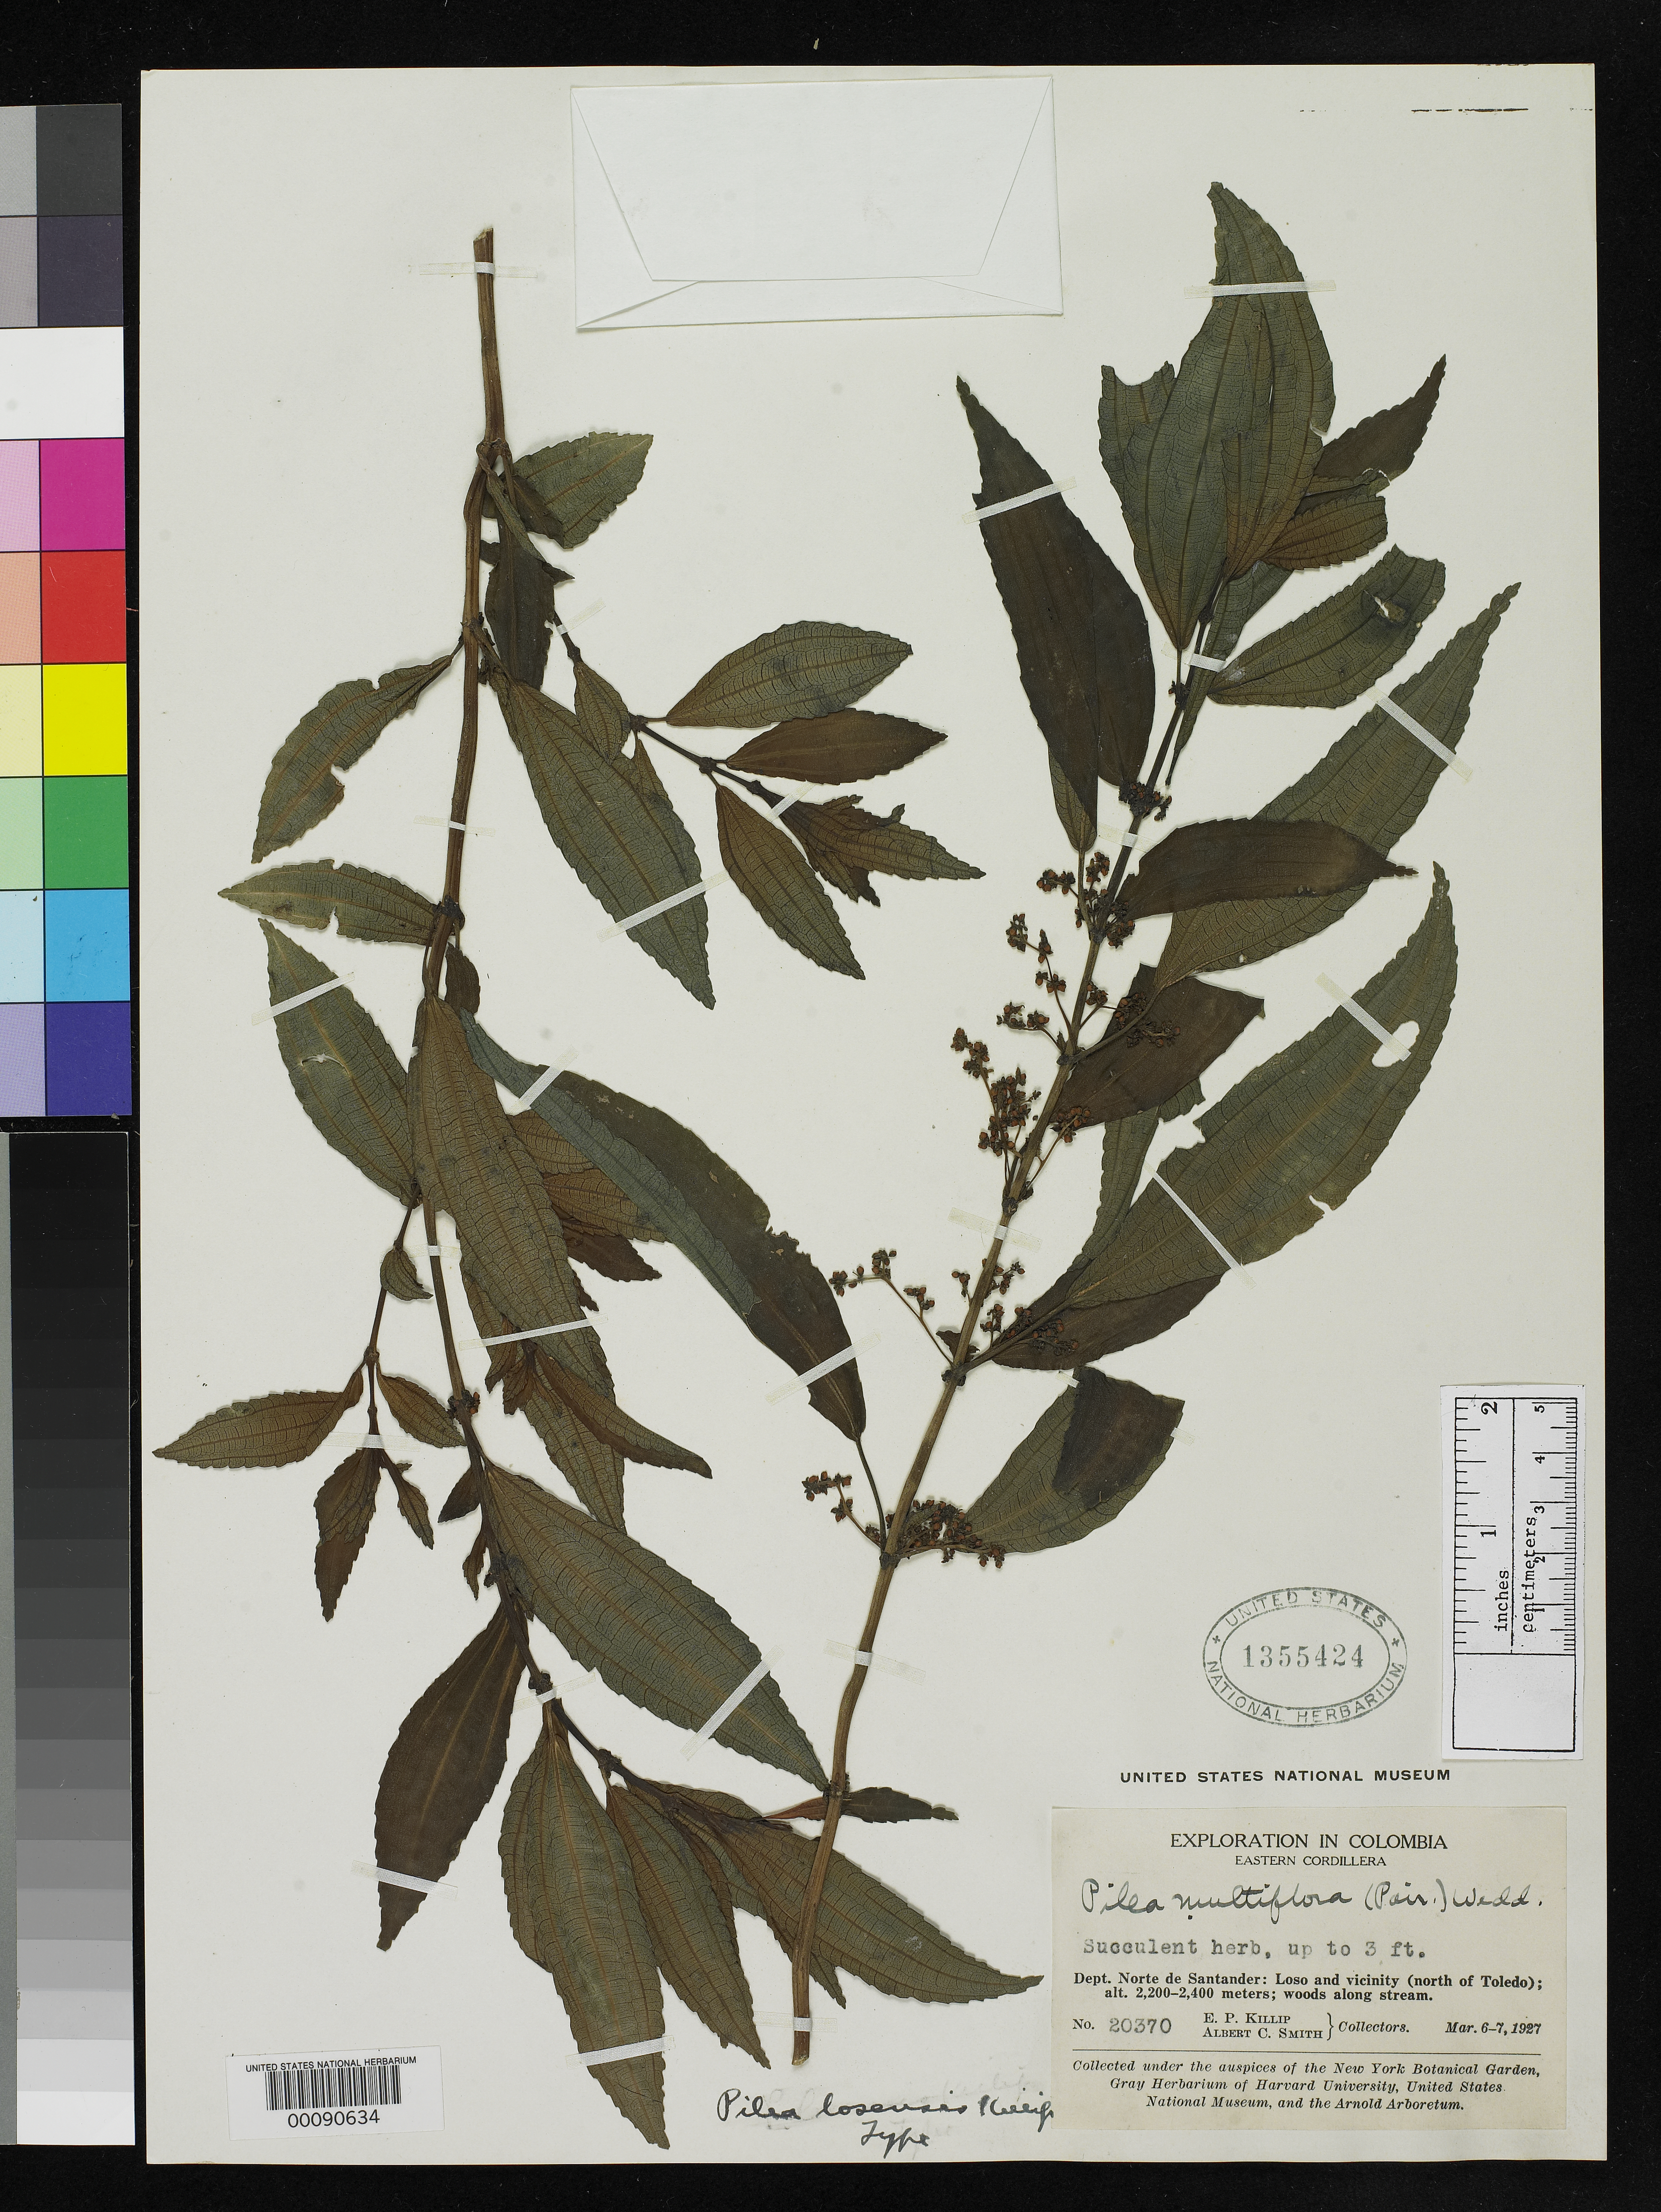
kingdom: Plantae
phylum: Tracheophyta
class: Magnoliopsida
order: Rosales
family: Urticaceae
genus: Pilea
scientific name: Pilea losensis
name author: Killip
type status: Holotype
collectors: E. P. Killip & A. C. Smith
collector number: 20370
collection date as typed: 06 Mar 1927 to 07 Mar 1927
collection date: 1927-03-06/1927-03-07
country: Colombia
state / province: Norte de Santander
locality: Loso, n of Toledo, eastern Cordillera.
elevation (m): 2400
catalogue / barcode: US 1355424